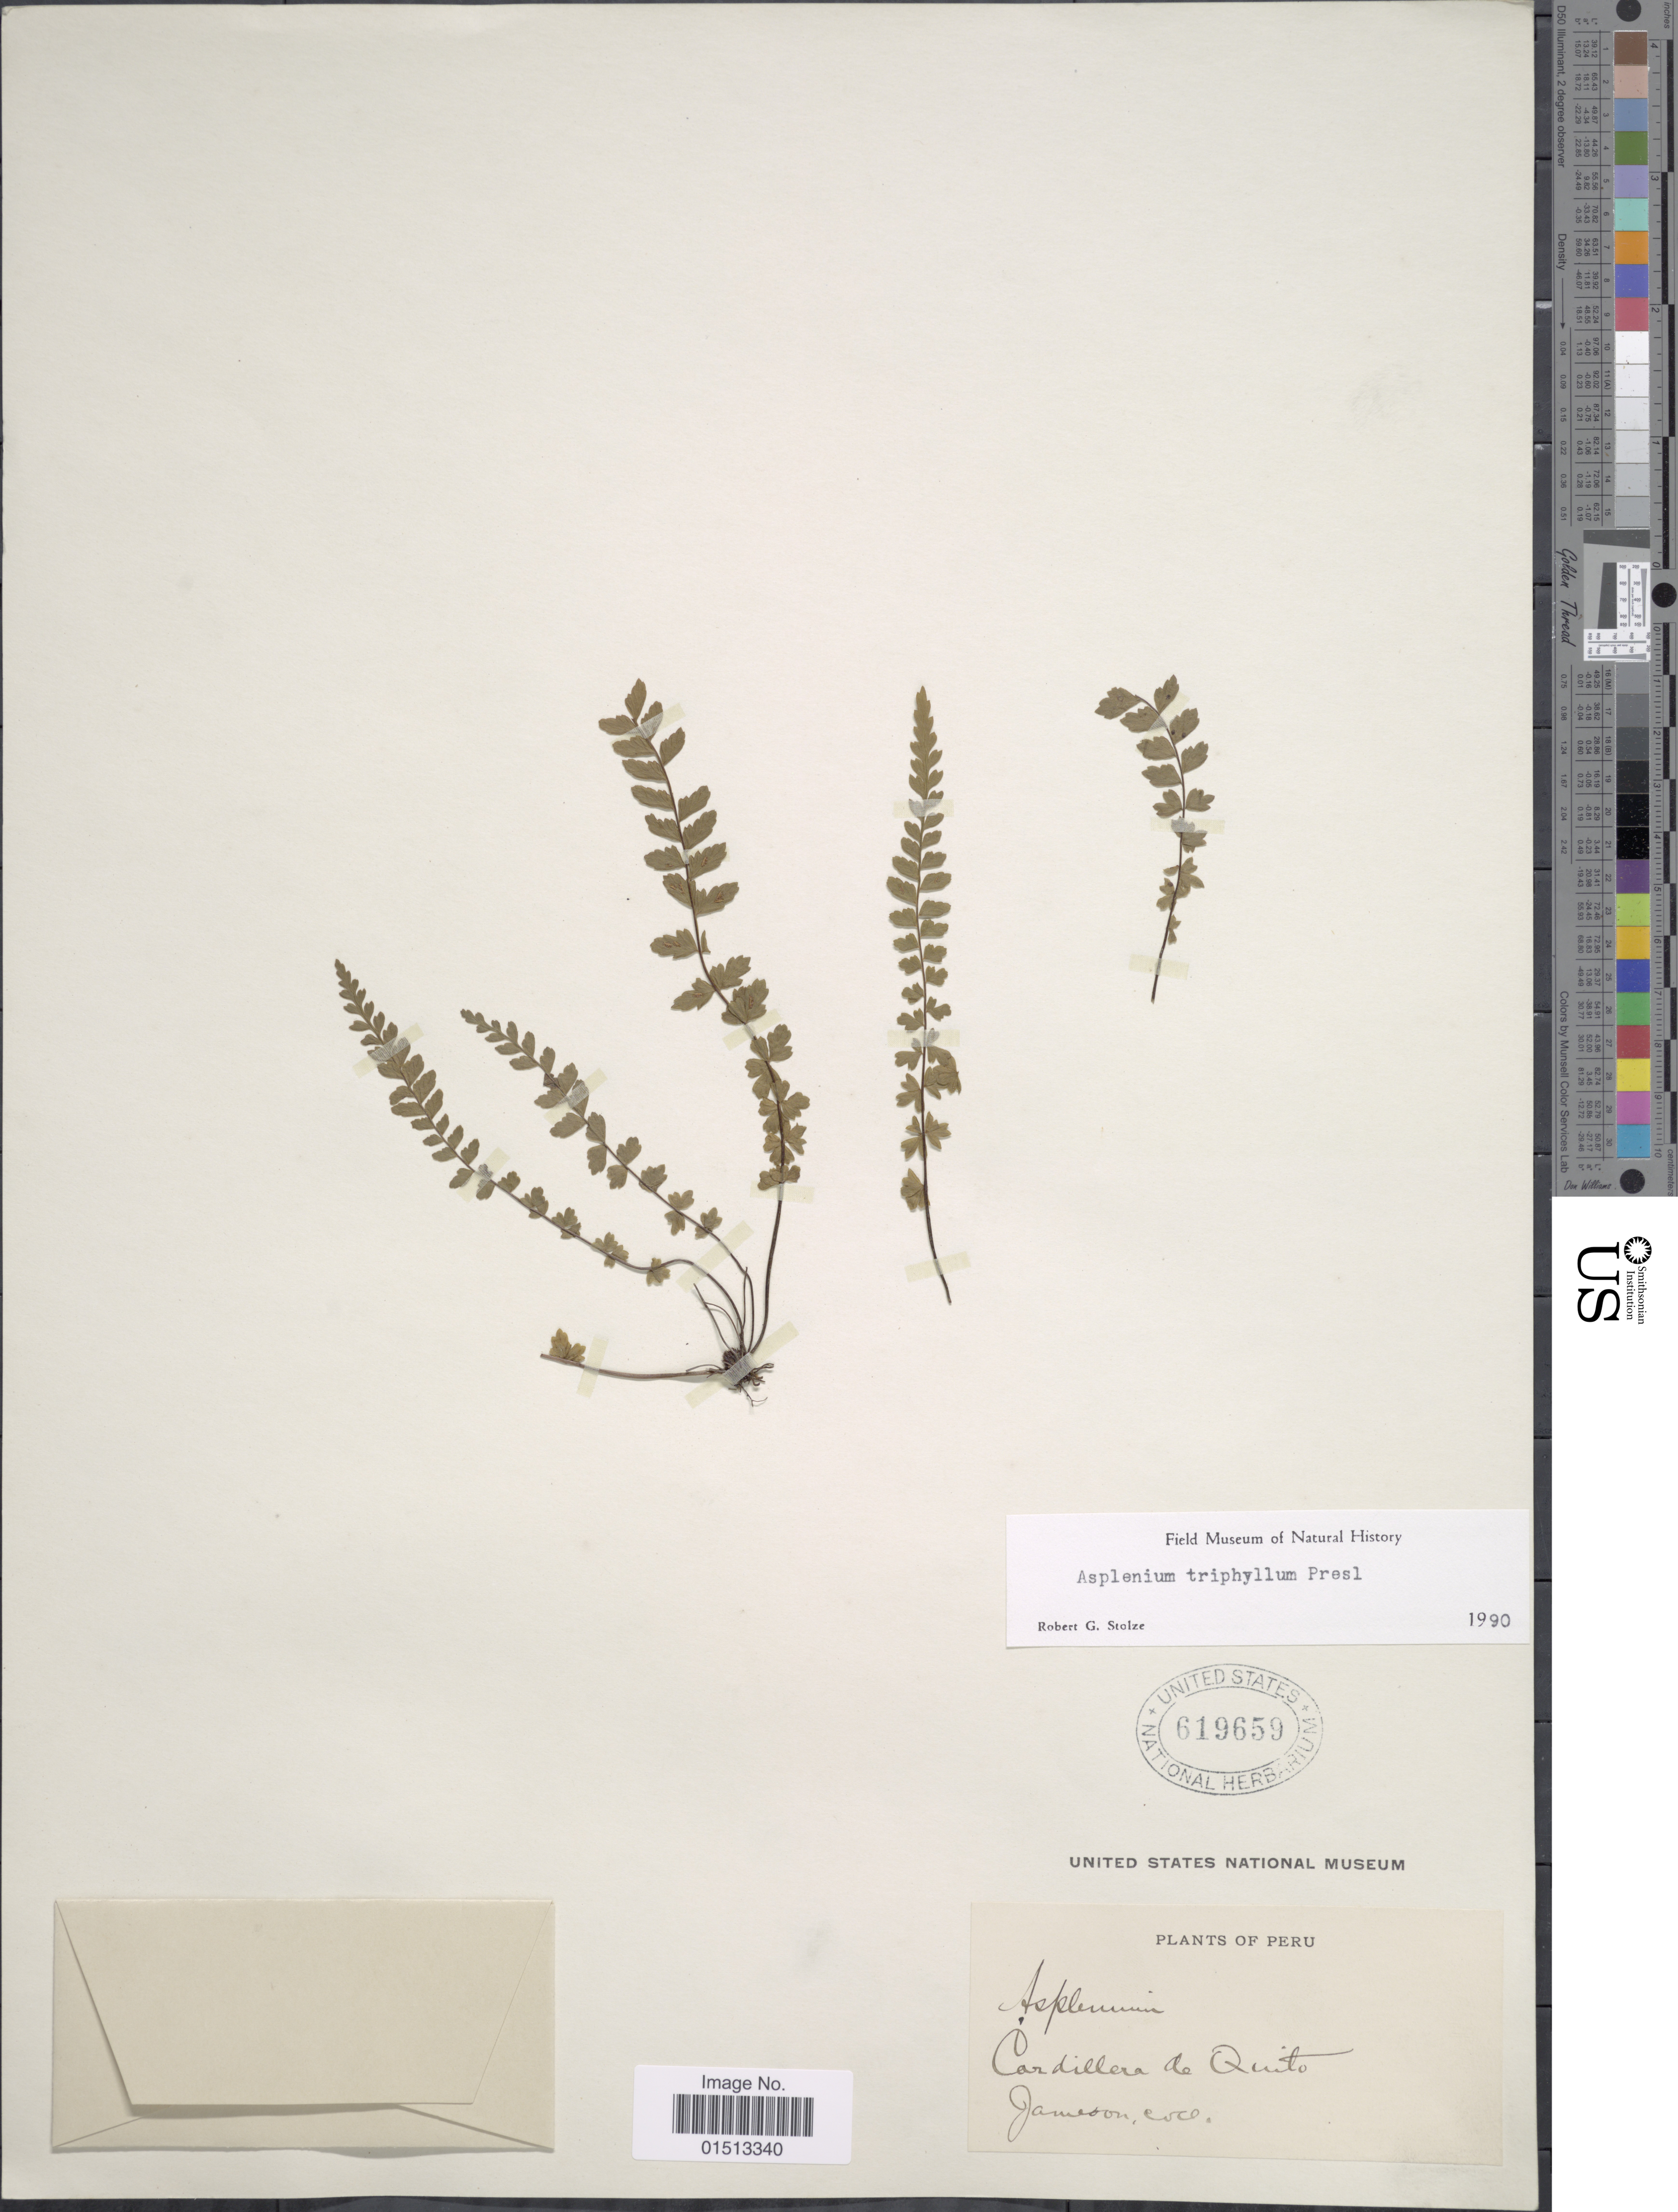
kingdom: Plantae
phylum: Tracheophyta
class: Polypodiopsida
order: Polypodiales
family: Aspleniaceae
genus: Asplenium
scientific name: Asplenium triphyllum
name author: C. Presl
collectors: -- Jameson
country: Ecuador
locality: Cordillera de Quito.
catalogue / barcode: US 619659